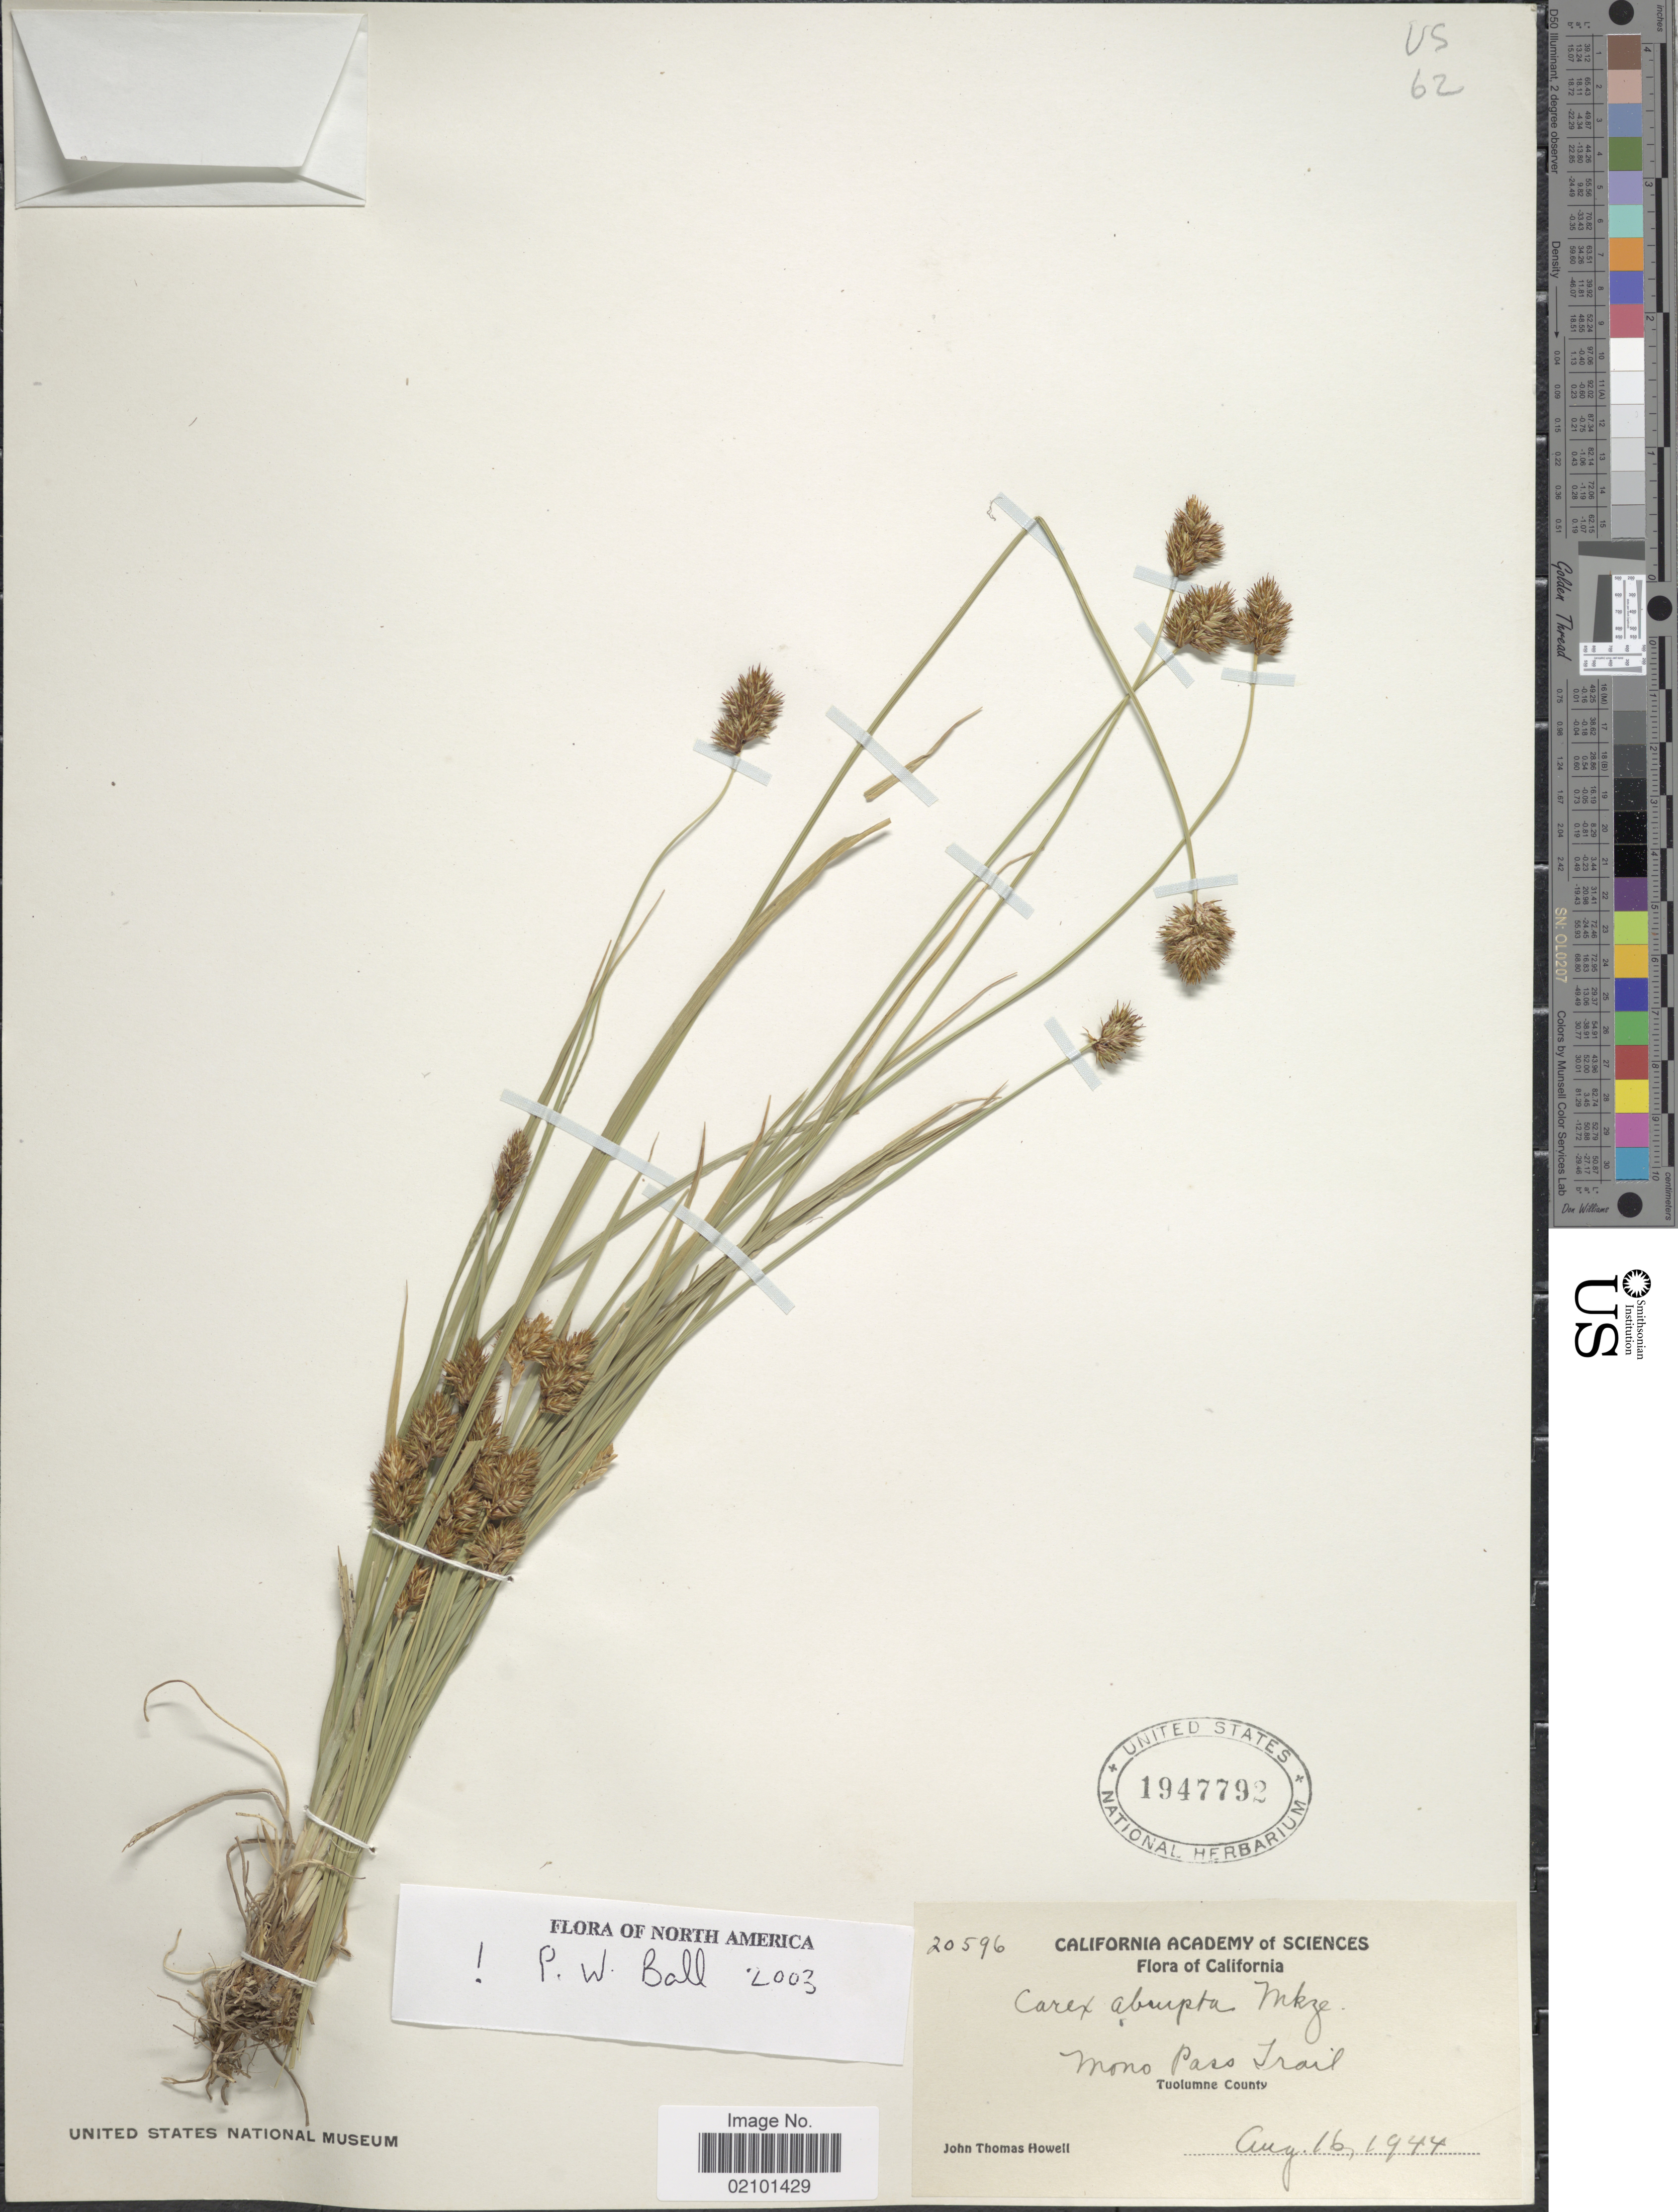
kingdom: Plantae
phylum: Tracheophyta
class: Liliopsida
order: Poales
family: Cyperaceae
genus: Carex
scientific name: Carex abrupta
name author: Mack.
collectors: J. T. Howell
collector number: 20596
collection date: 1944-08-16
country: United States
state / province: California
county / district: Tuolumne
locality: Mono Pass Trail, Tuolumne County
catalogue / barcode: US 1947792